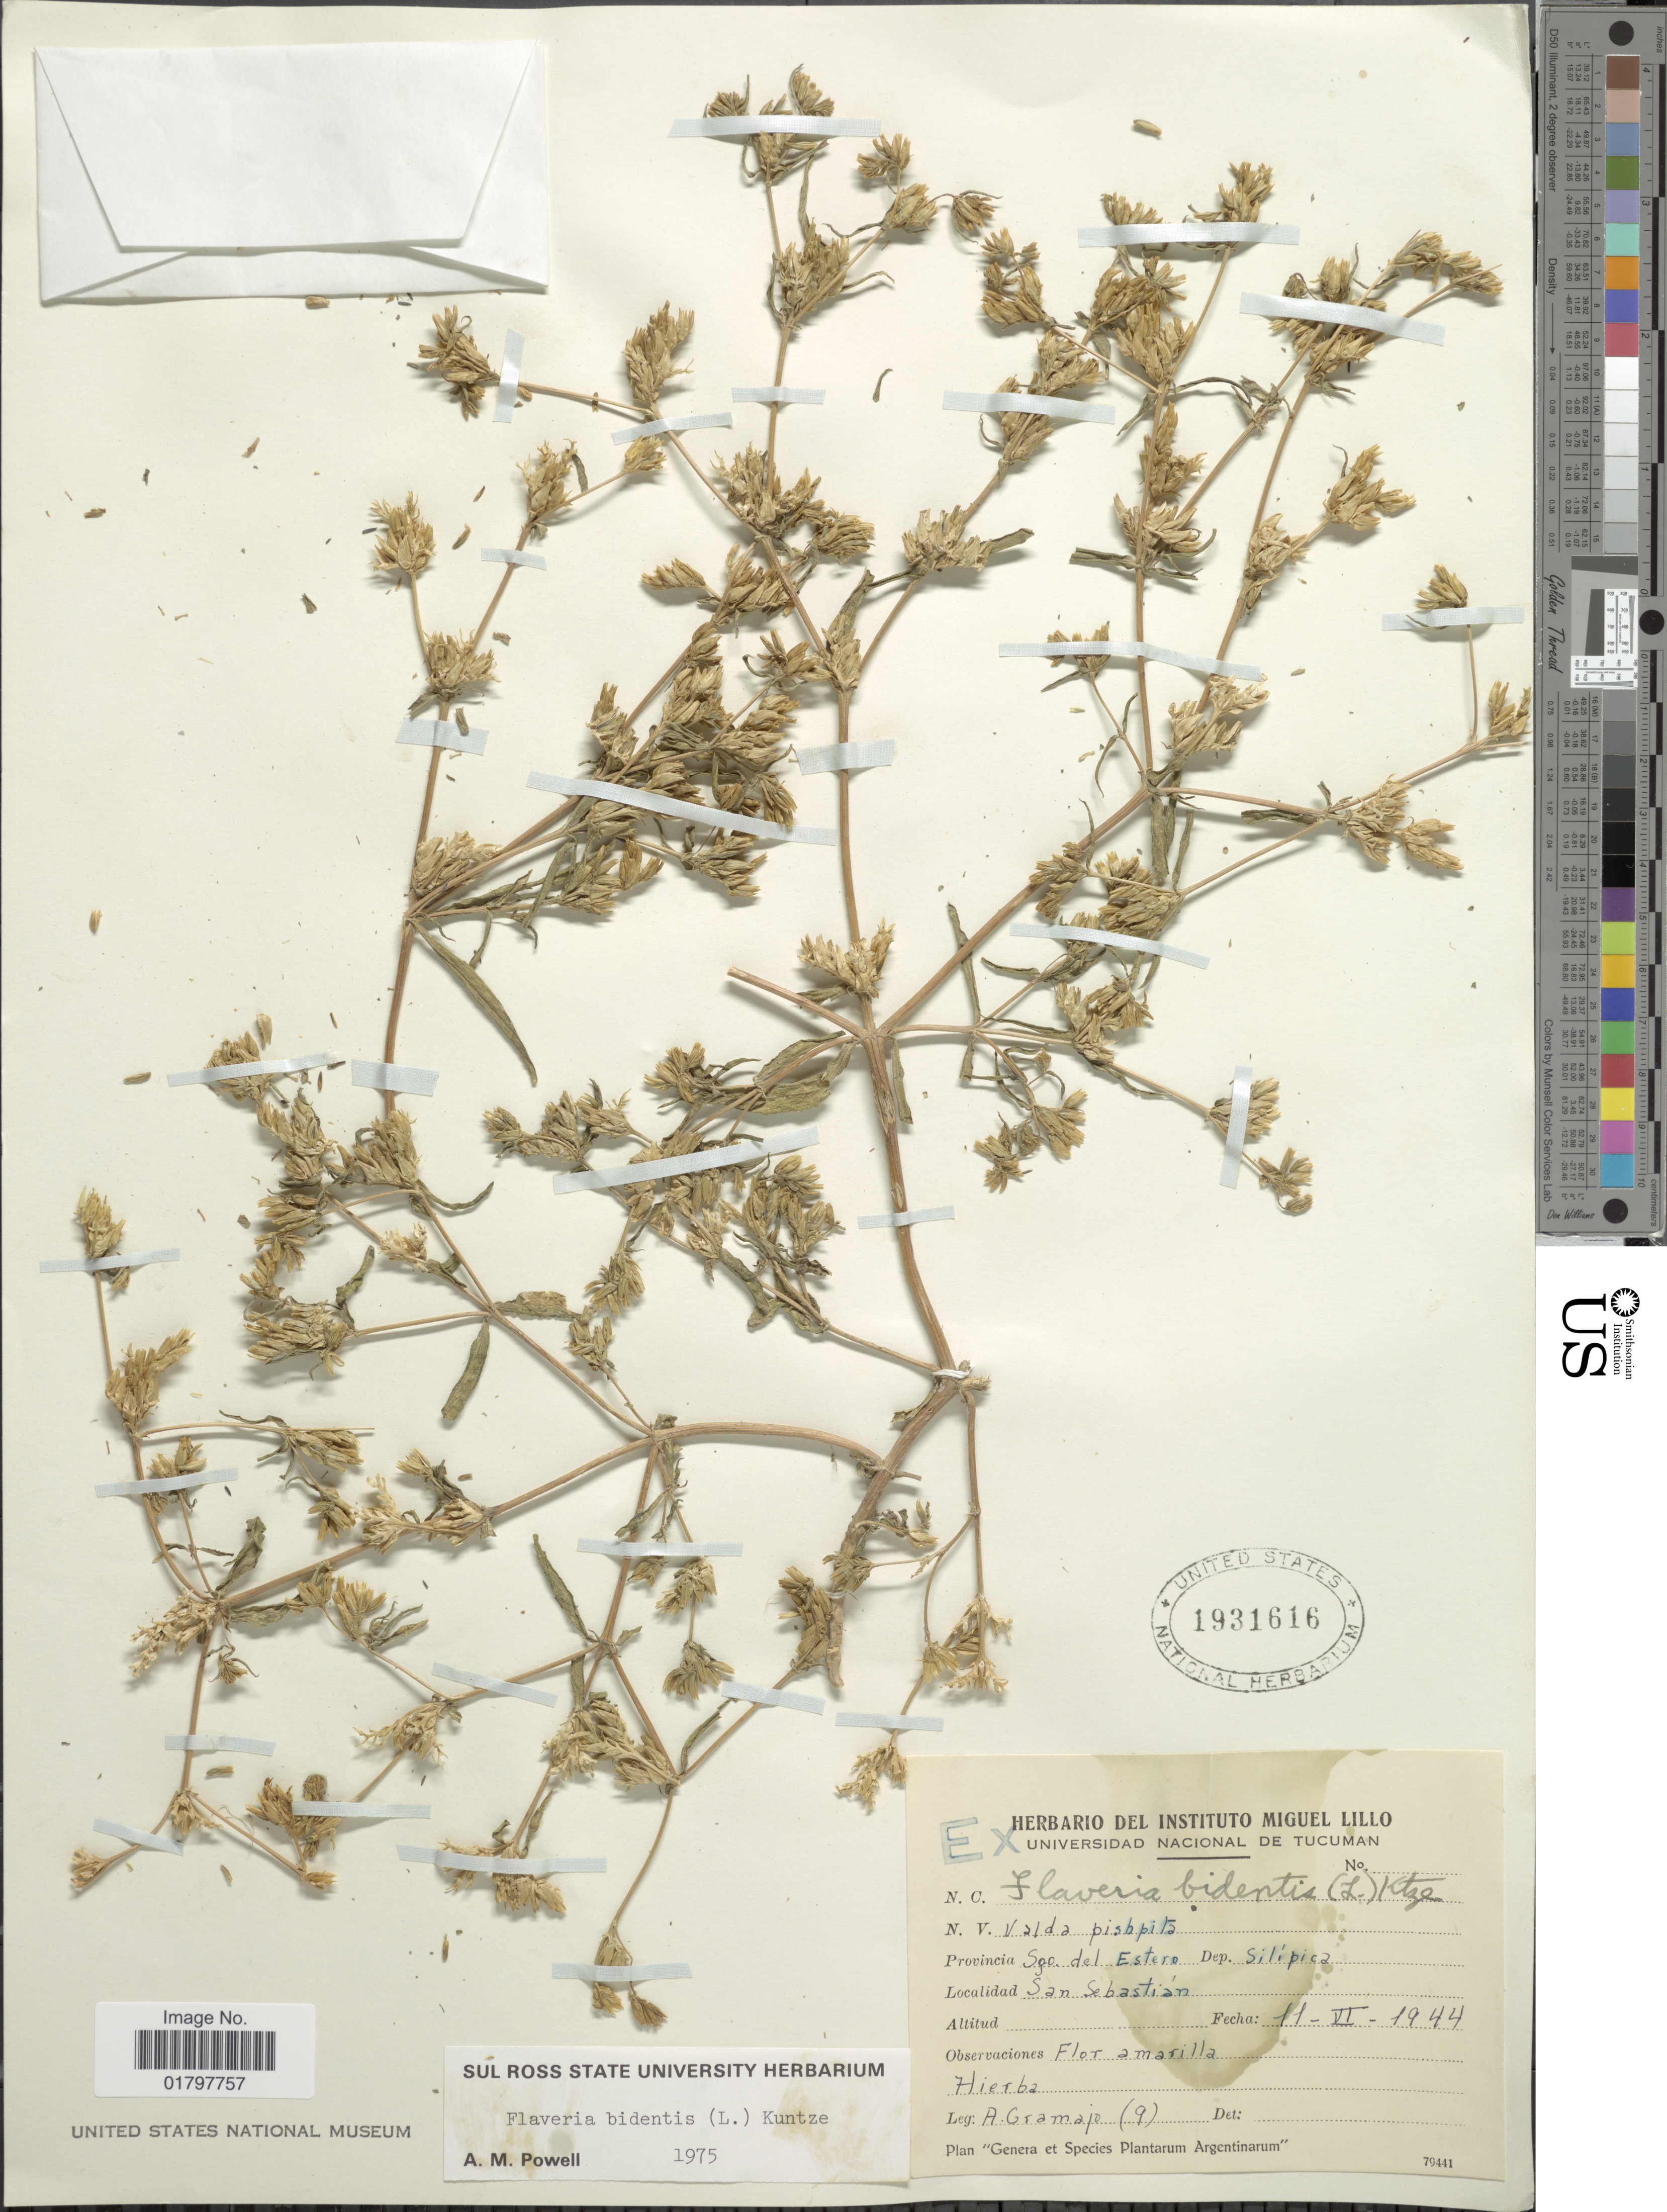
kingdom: Plantae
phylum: Tracheophyta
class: Magnoliopsida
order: Asterales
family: Asteraceae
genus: Flaveria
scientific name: Flaveria bidentis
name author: (L.) Kuntze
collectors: A. Gramaja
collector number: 9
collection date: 1944-06-11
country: Argentina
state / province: Santiago del Estero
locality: Provincia Sgo. del Estero. Dep. Silipica. San Sebastián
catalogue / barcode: US 1931616